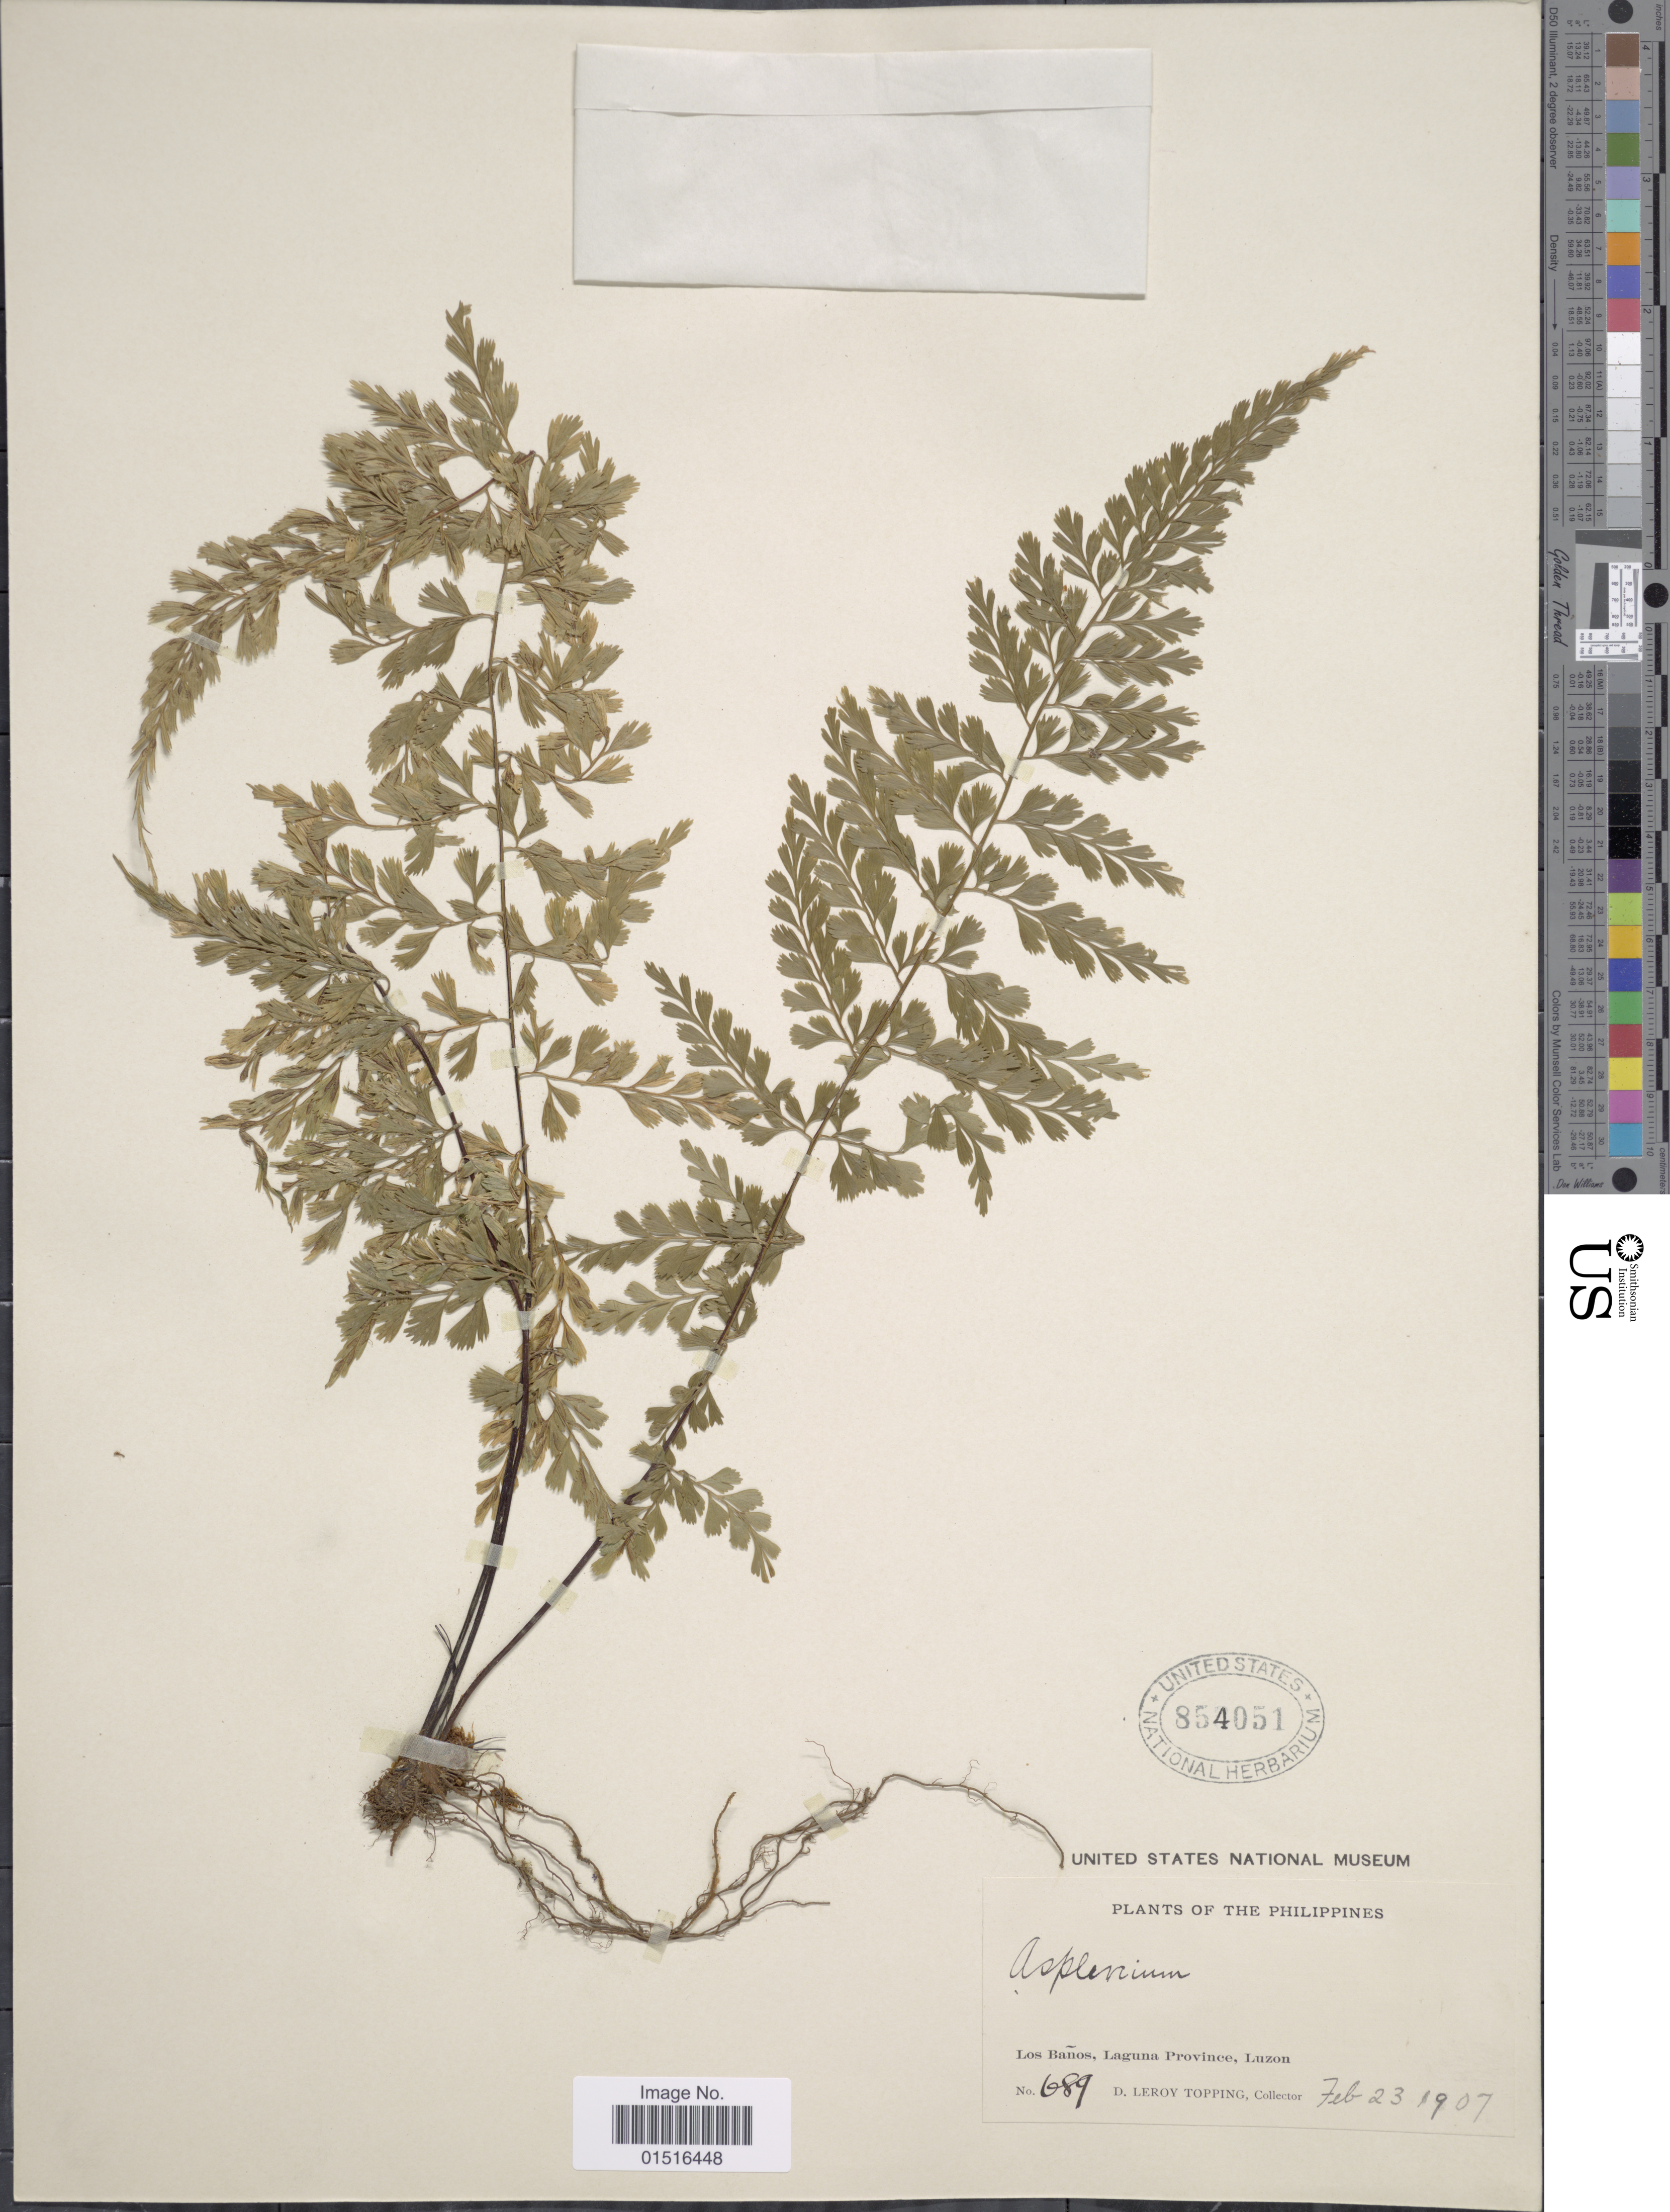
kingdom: Plantae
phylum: Tracheophyta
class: Polypodiopsida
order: Polypodiales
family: Aspleniaceae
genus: Asplenium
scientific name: Asplenium laserpitiifolium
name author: Lam.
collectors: D. L. Topping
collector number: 689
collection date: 1907-02-23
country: Philippines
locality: Los Banos, Laguna Province, Luzon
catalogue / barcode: US 854051